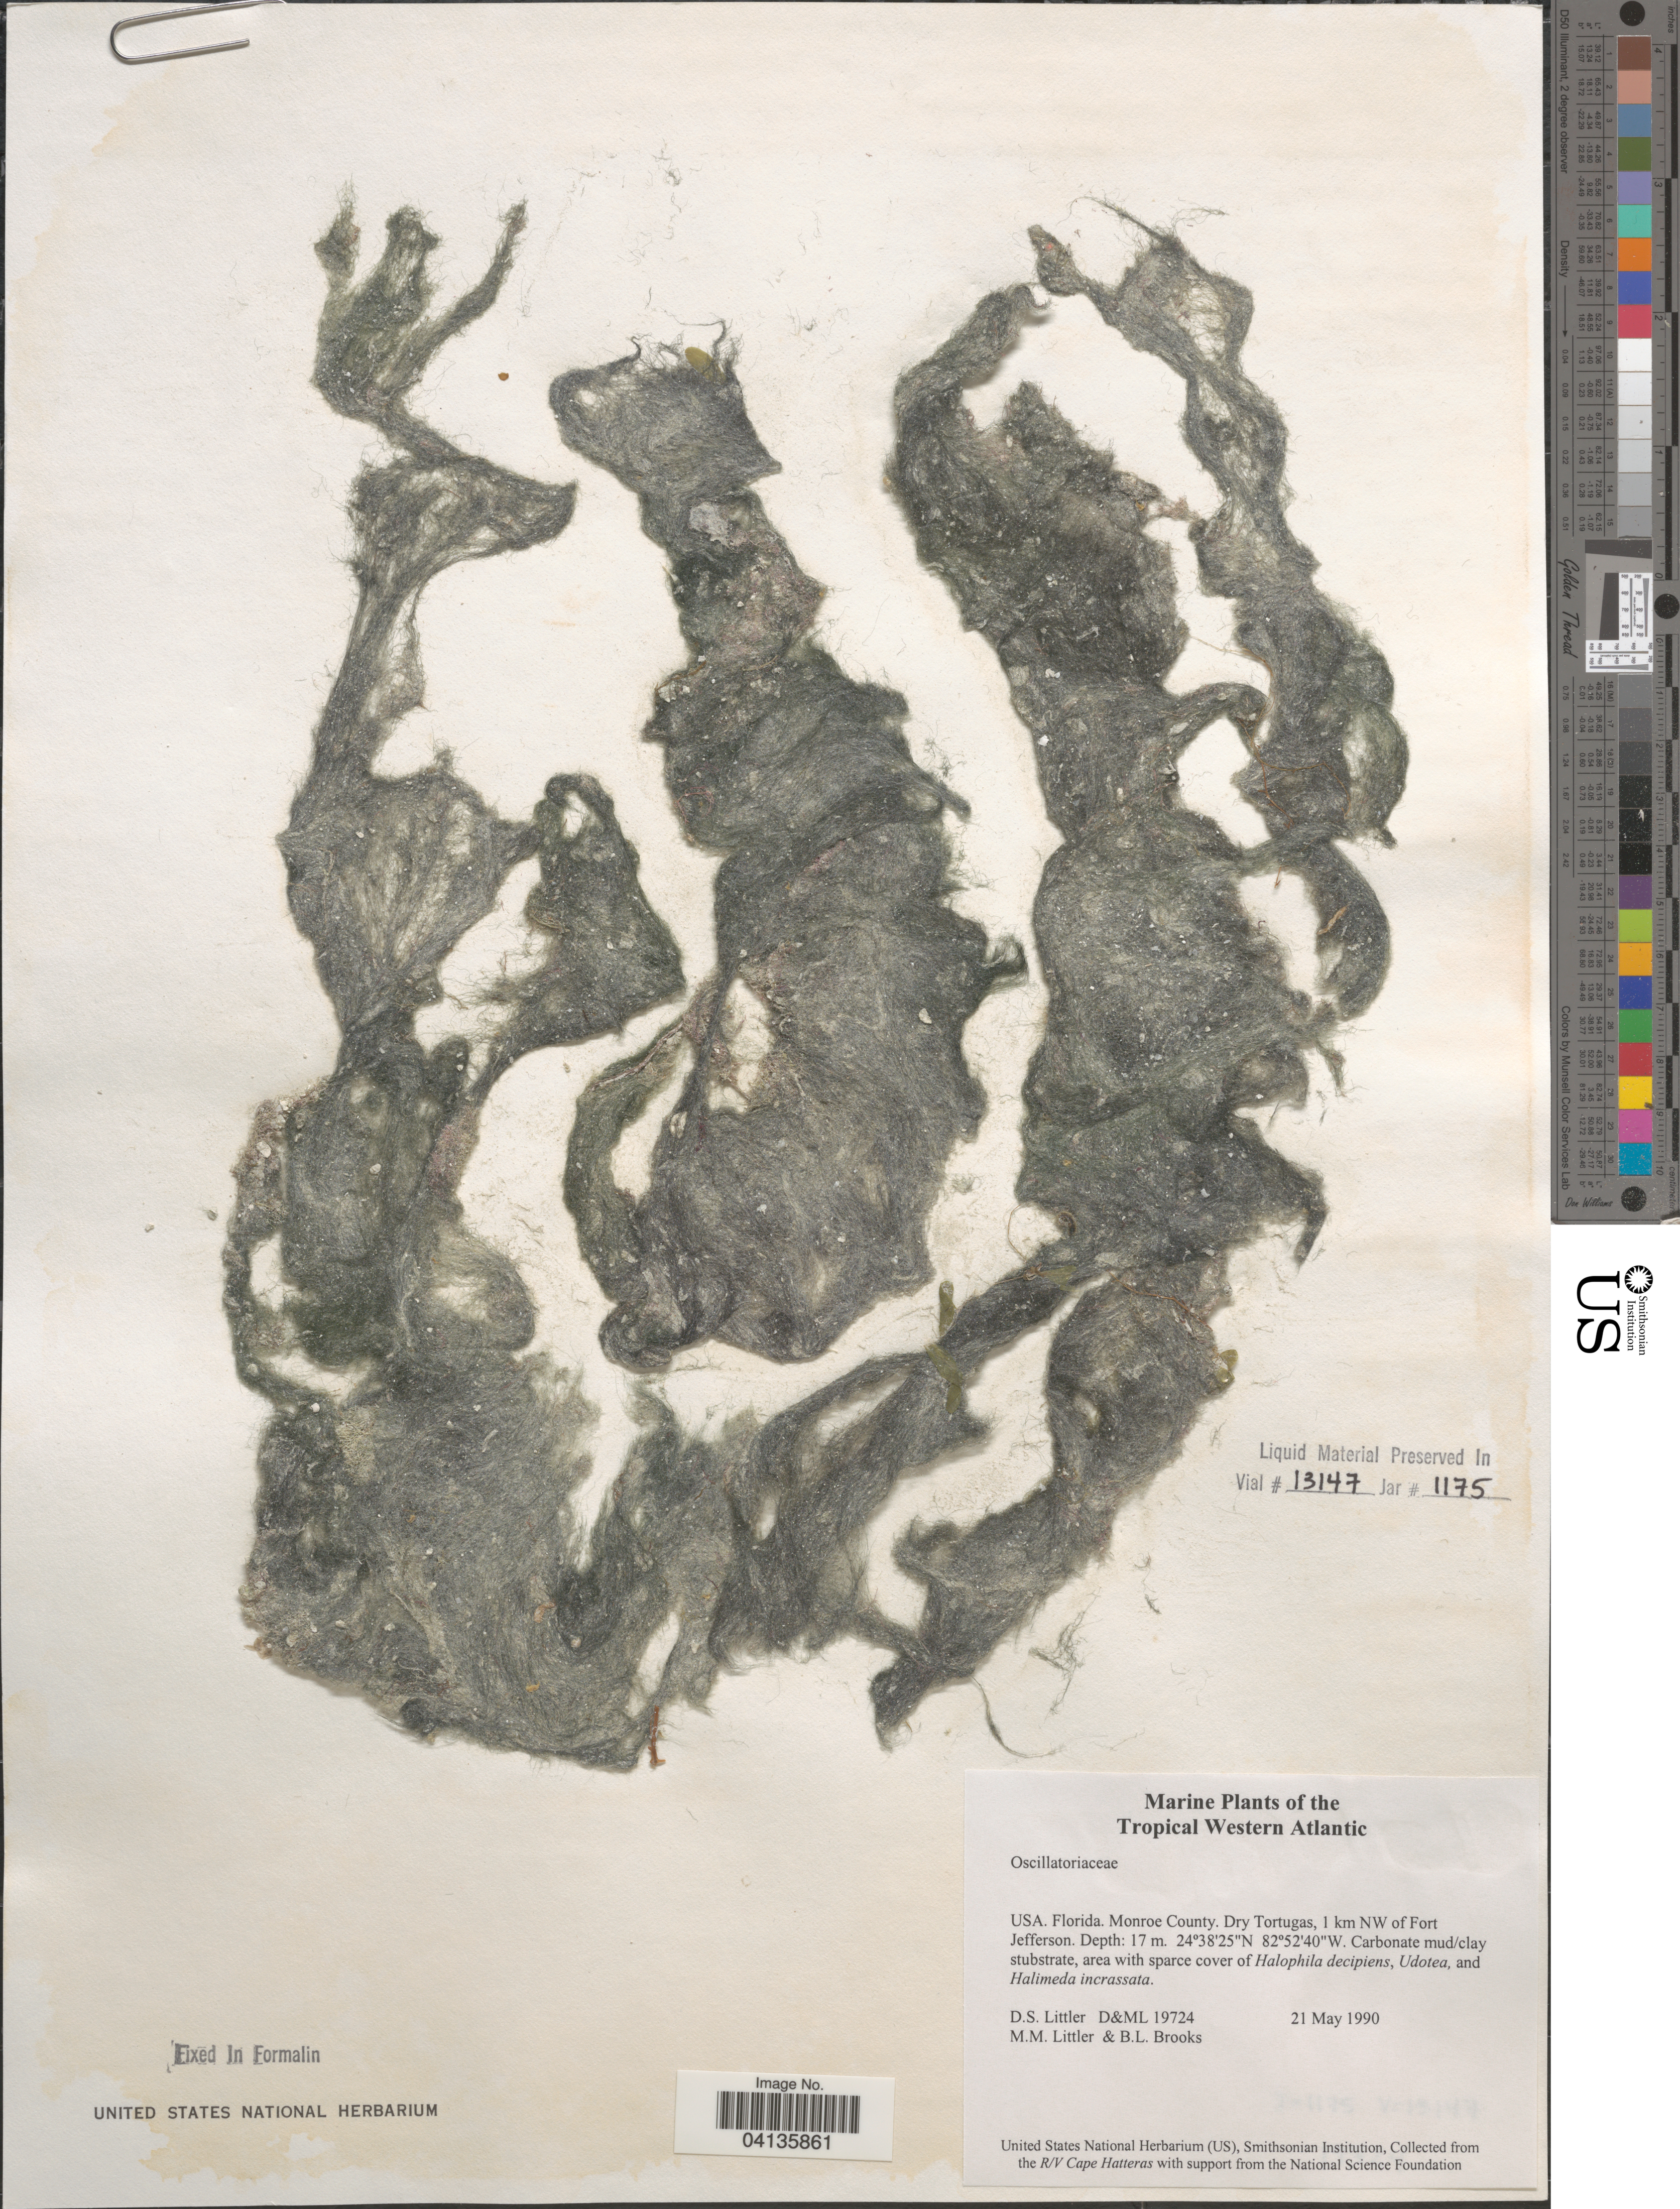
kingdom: Bacteria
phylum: Cyanobacteria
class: Cyanobacteriia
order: Cyanobacteriales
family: Oscillatoriaceae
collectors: D. S. Littler & B. Brooks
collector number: D&ML 19724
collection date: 1990-05-21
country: United States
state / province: Florida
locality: The Tropical Western Atlantic. Monroe County. Dry Tortugas, 1 km NW of Fort Jefferson.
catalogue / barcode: US 238759